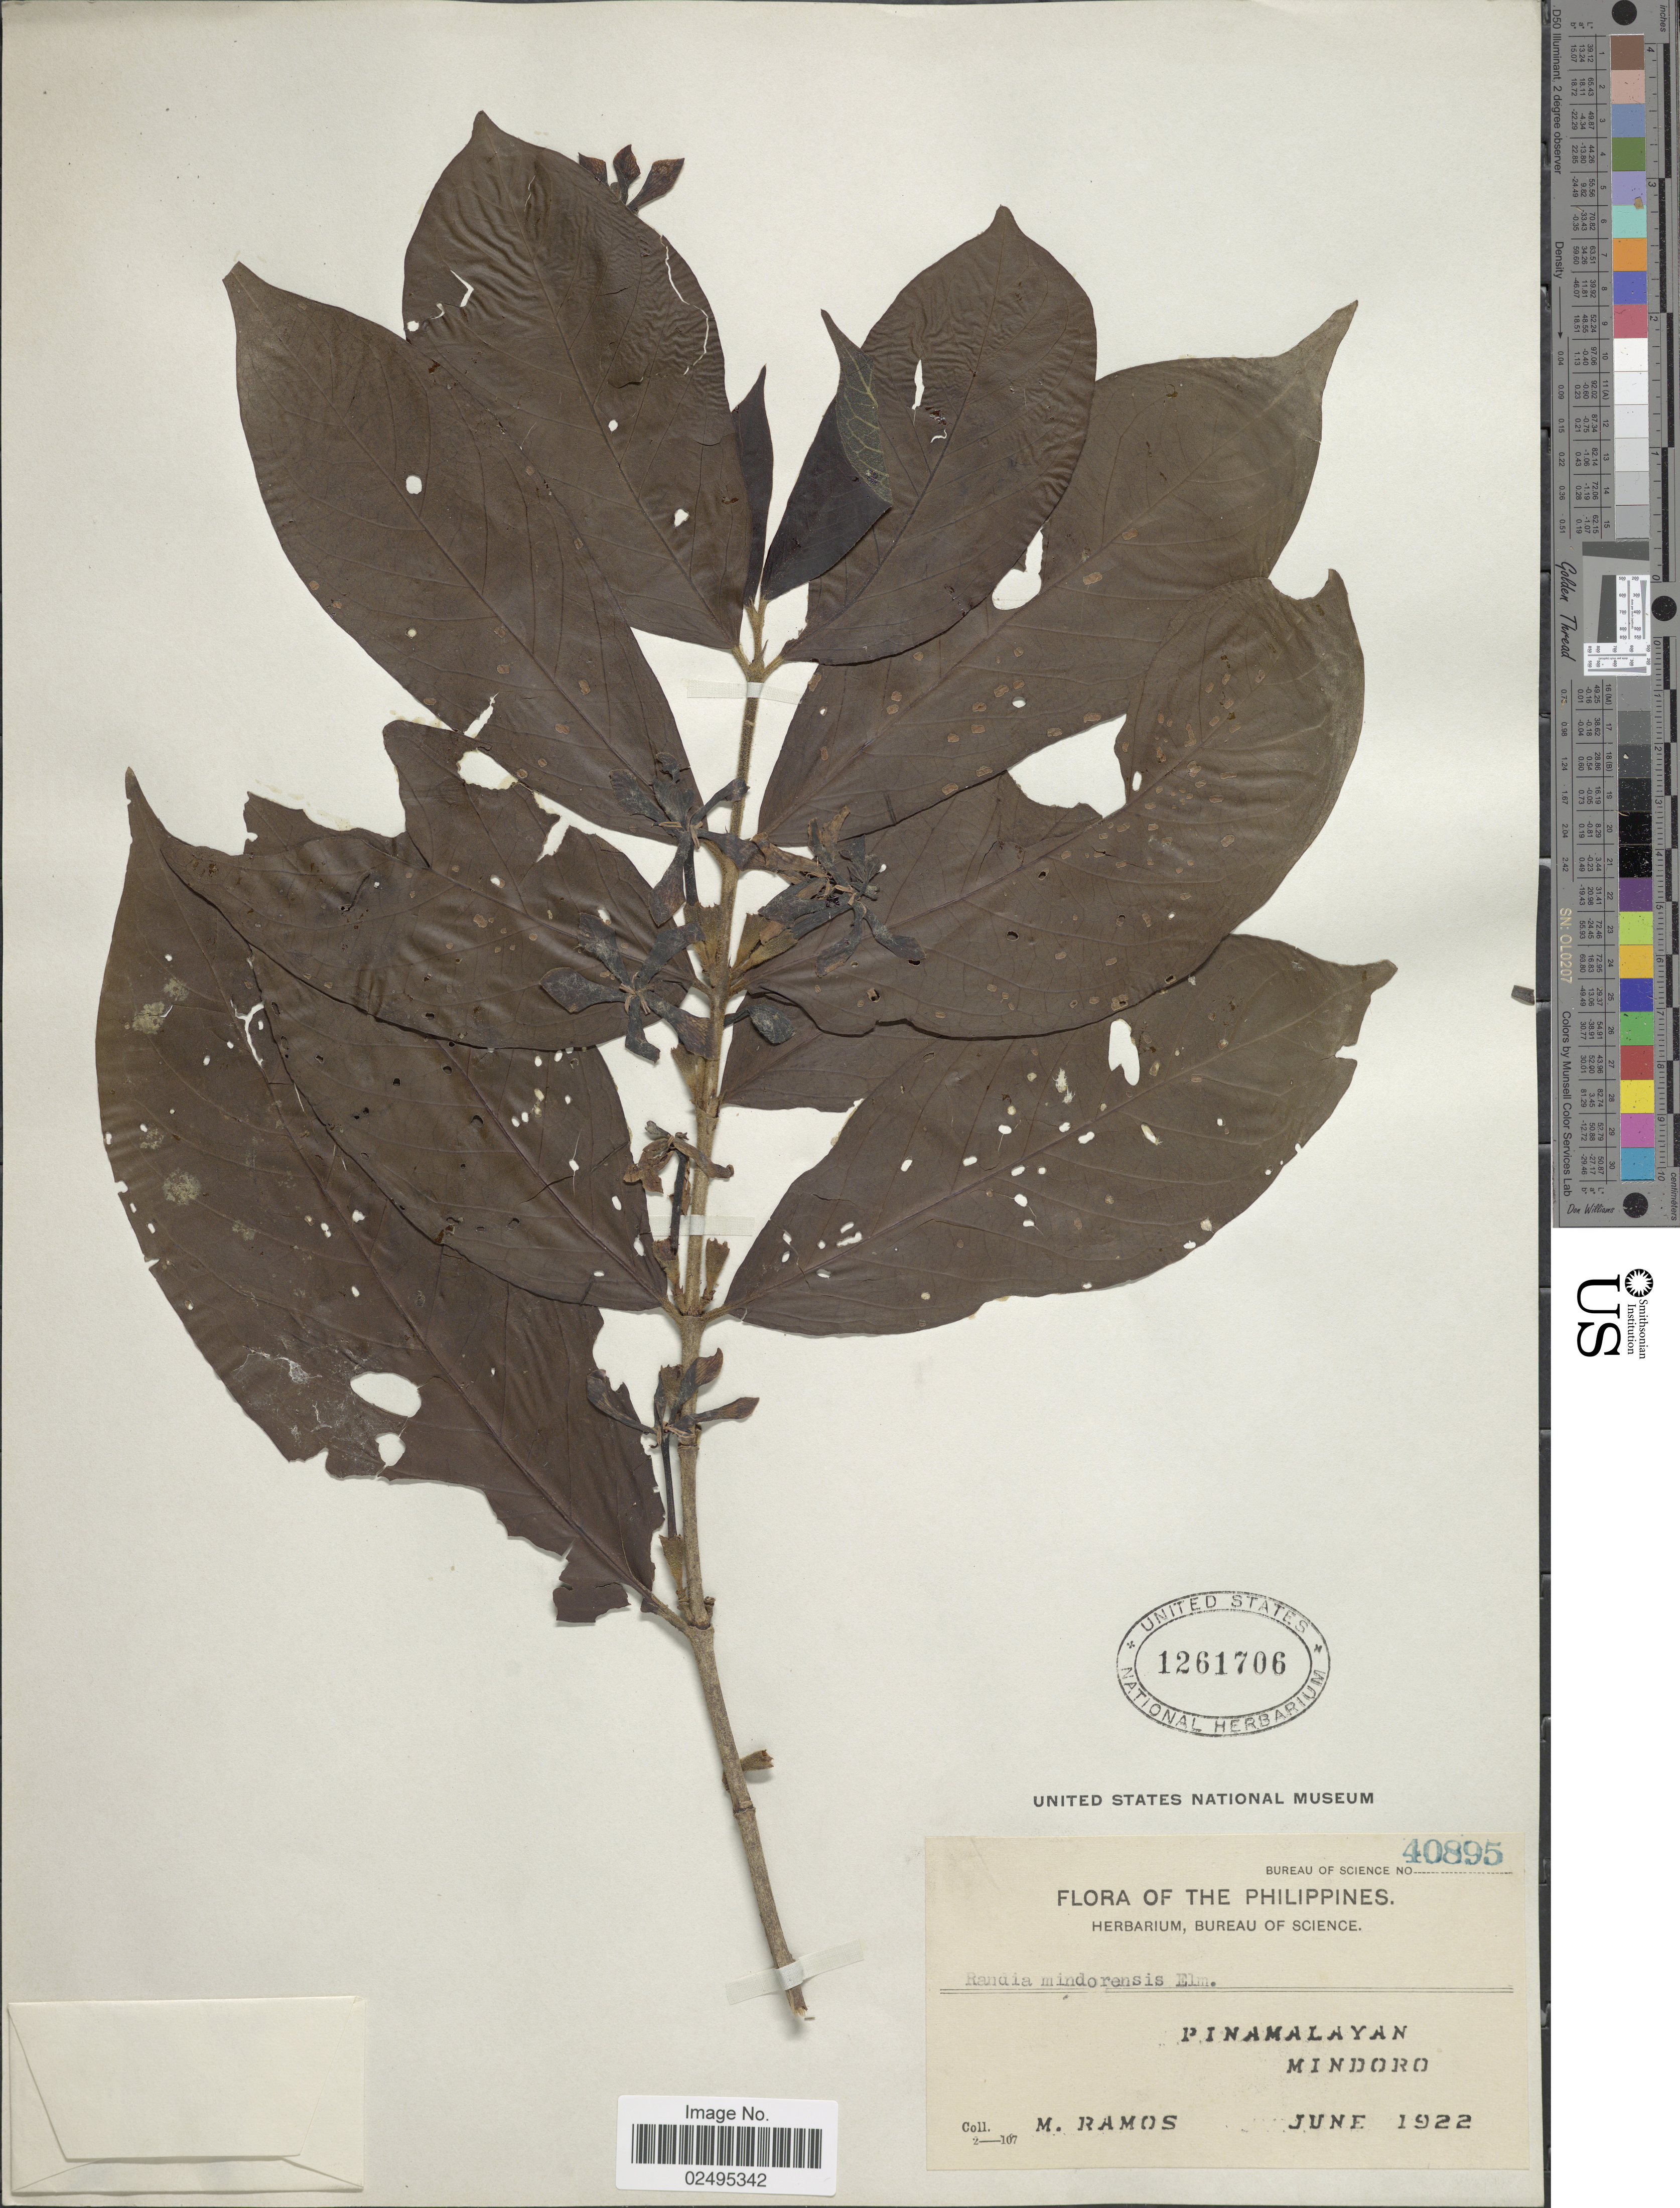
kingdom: Plantae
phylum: Tracheophyta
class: Magnoliopsida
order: Gentianales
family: Rubiaceae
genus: Randia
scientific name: Randia mindoroensis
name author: Elmer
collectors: M. Ramos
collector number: Bureau of Science 4895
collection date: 1922-06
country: Philippines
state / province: Mimaropa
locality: Pinamalayan, Mindoro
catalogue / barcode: US 1261706